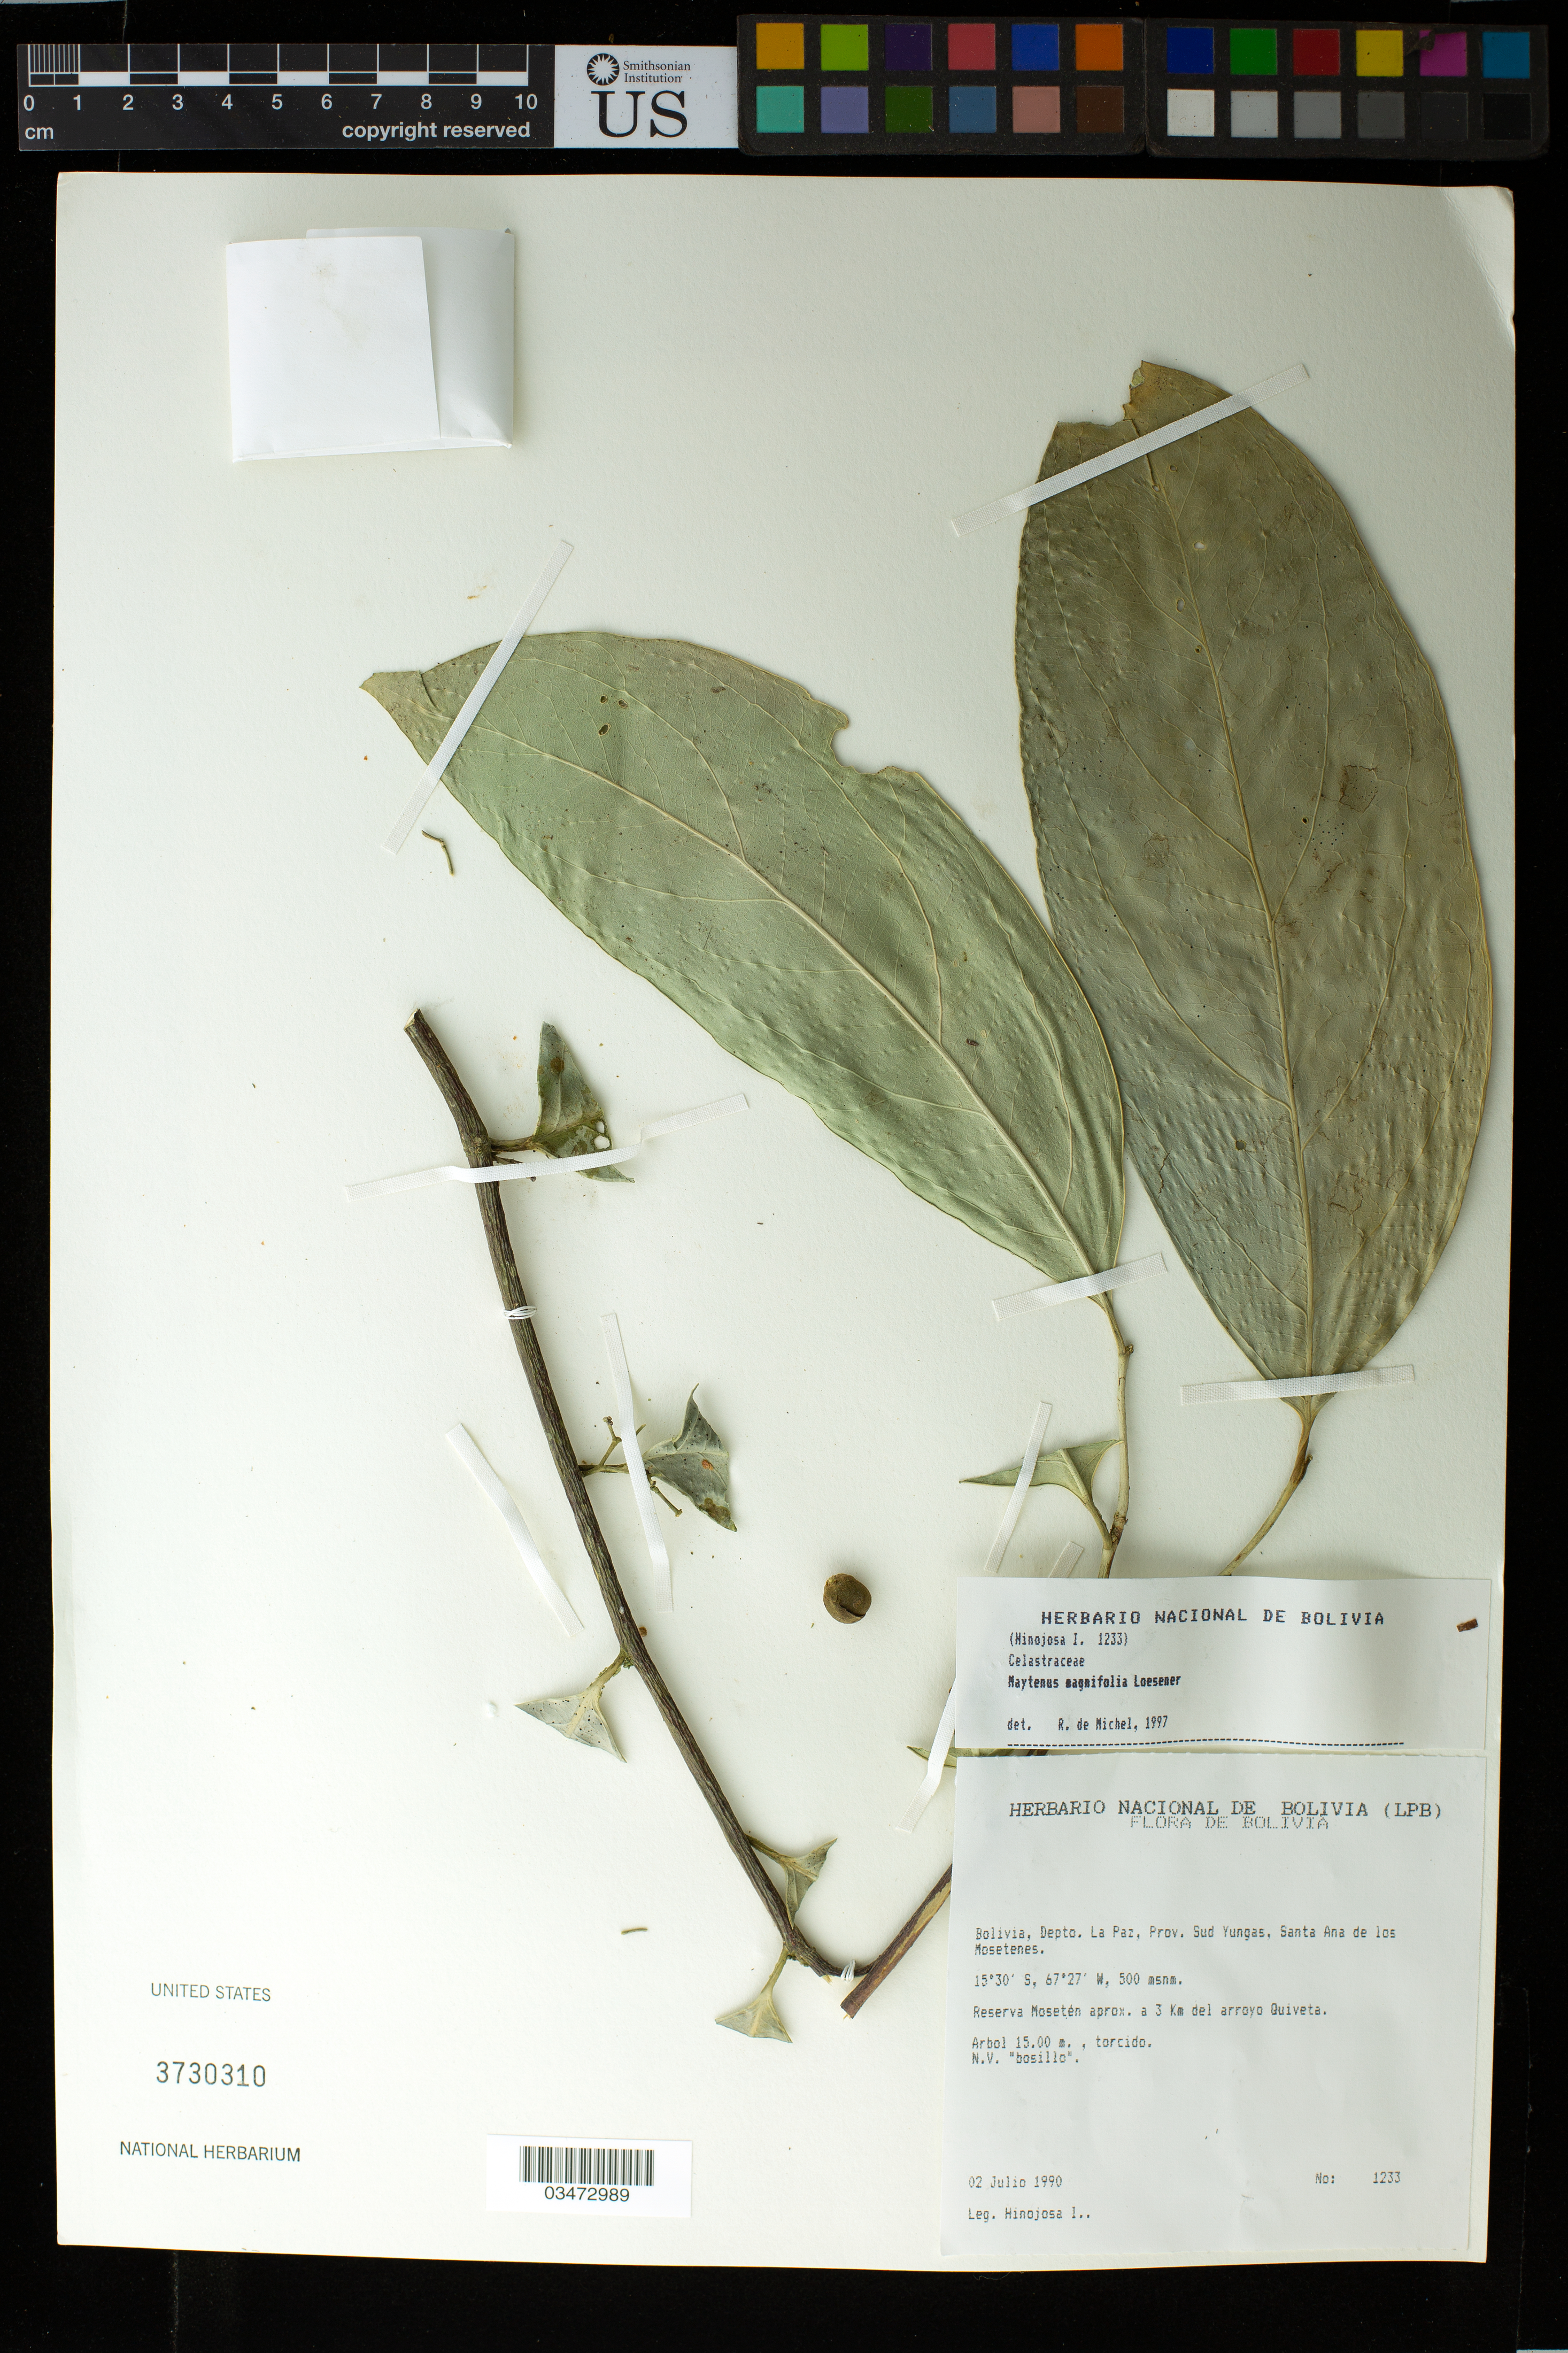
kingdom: Plantae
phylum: Tracheophyta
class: Magnoliopsida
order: Celastrales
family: Celastraceae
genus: Haydenoxylon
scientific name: Haydenoxylon urbanianum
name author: (Loes.) Simmons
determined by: Biral, Leonardo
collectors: I. Hinojosa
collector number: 1233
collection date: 1990-07-02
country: Bolivia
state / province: La Paz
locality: Depto. La Paz, Prov. Sud Yungas, Santa Ana de los Mosetenes.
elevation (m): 500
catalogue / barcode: US 3730310